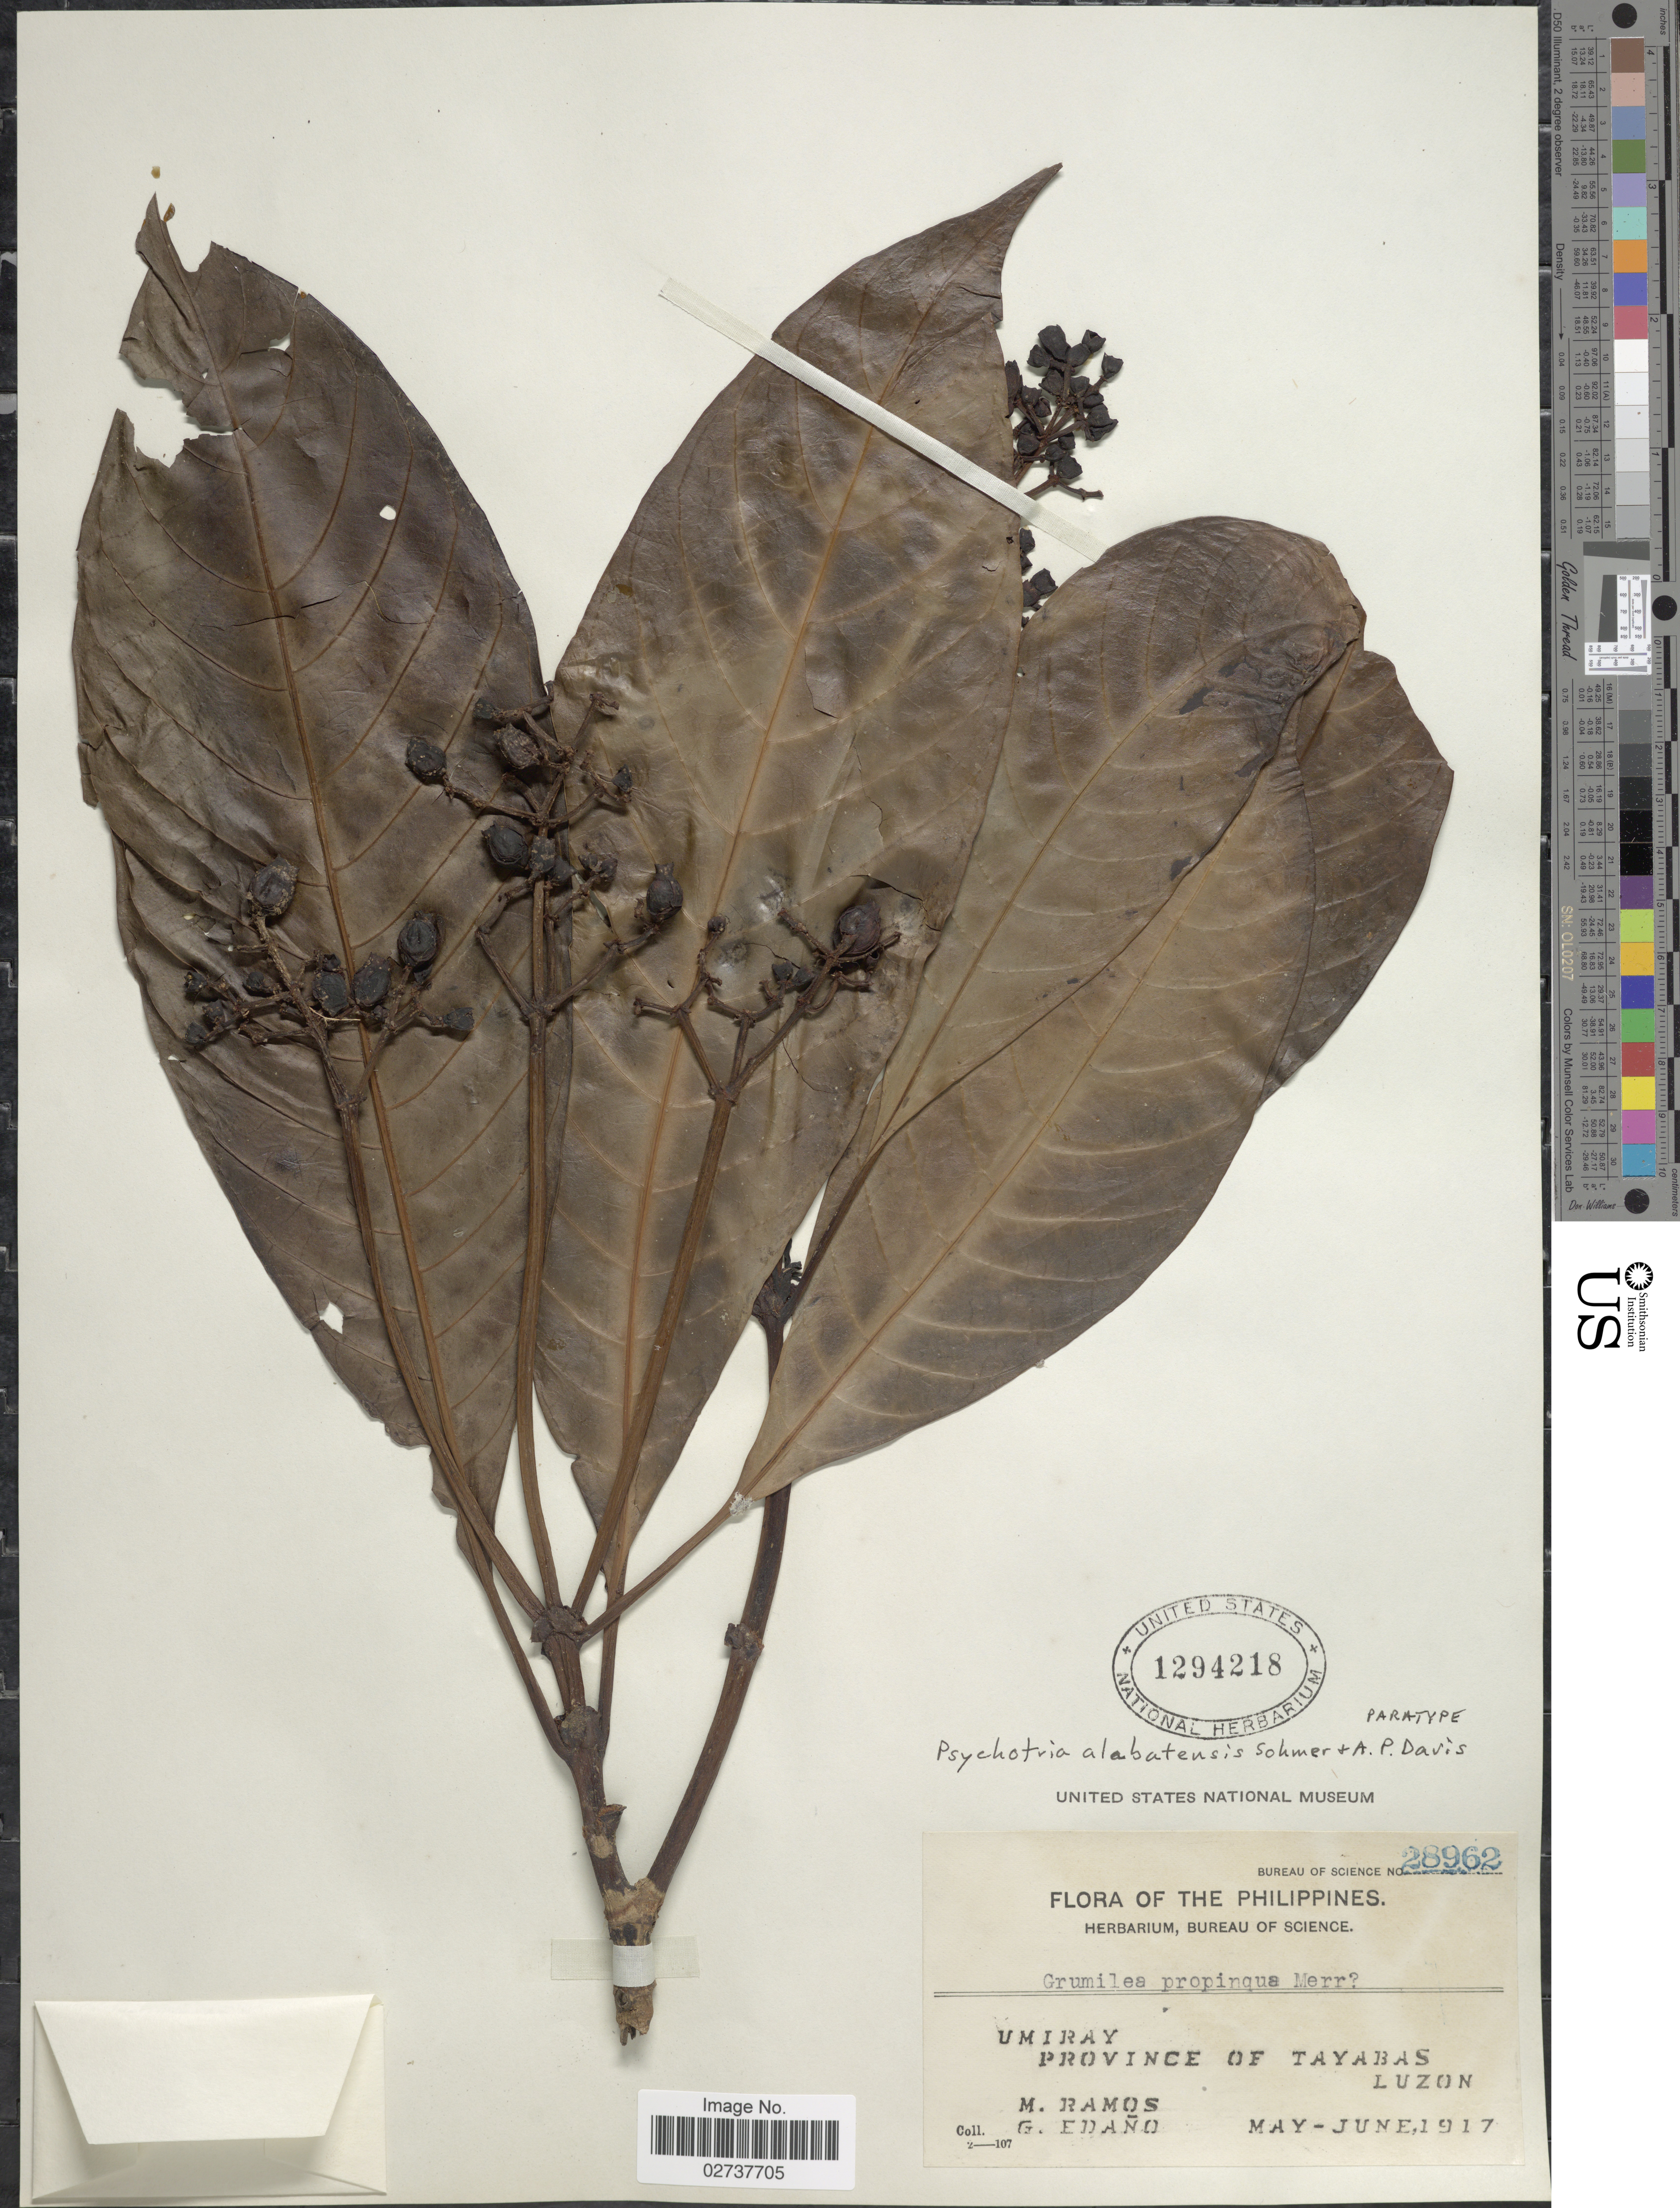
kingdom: Plantae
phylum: Tracheophyta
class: Magnoliopsida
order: Gentianales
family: Rubiaceae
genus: Psychotria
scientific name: Psychotria alabatensis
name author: Sohmer & A.P. Davis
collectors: M. Ramos & G. Edaño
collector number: Bureau of Science 28962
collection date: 1917-05/1917-06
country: Philippines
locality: Umiray Province of Tayabas, Luzon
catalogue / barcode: US 1294218